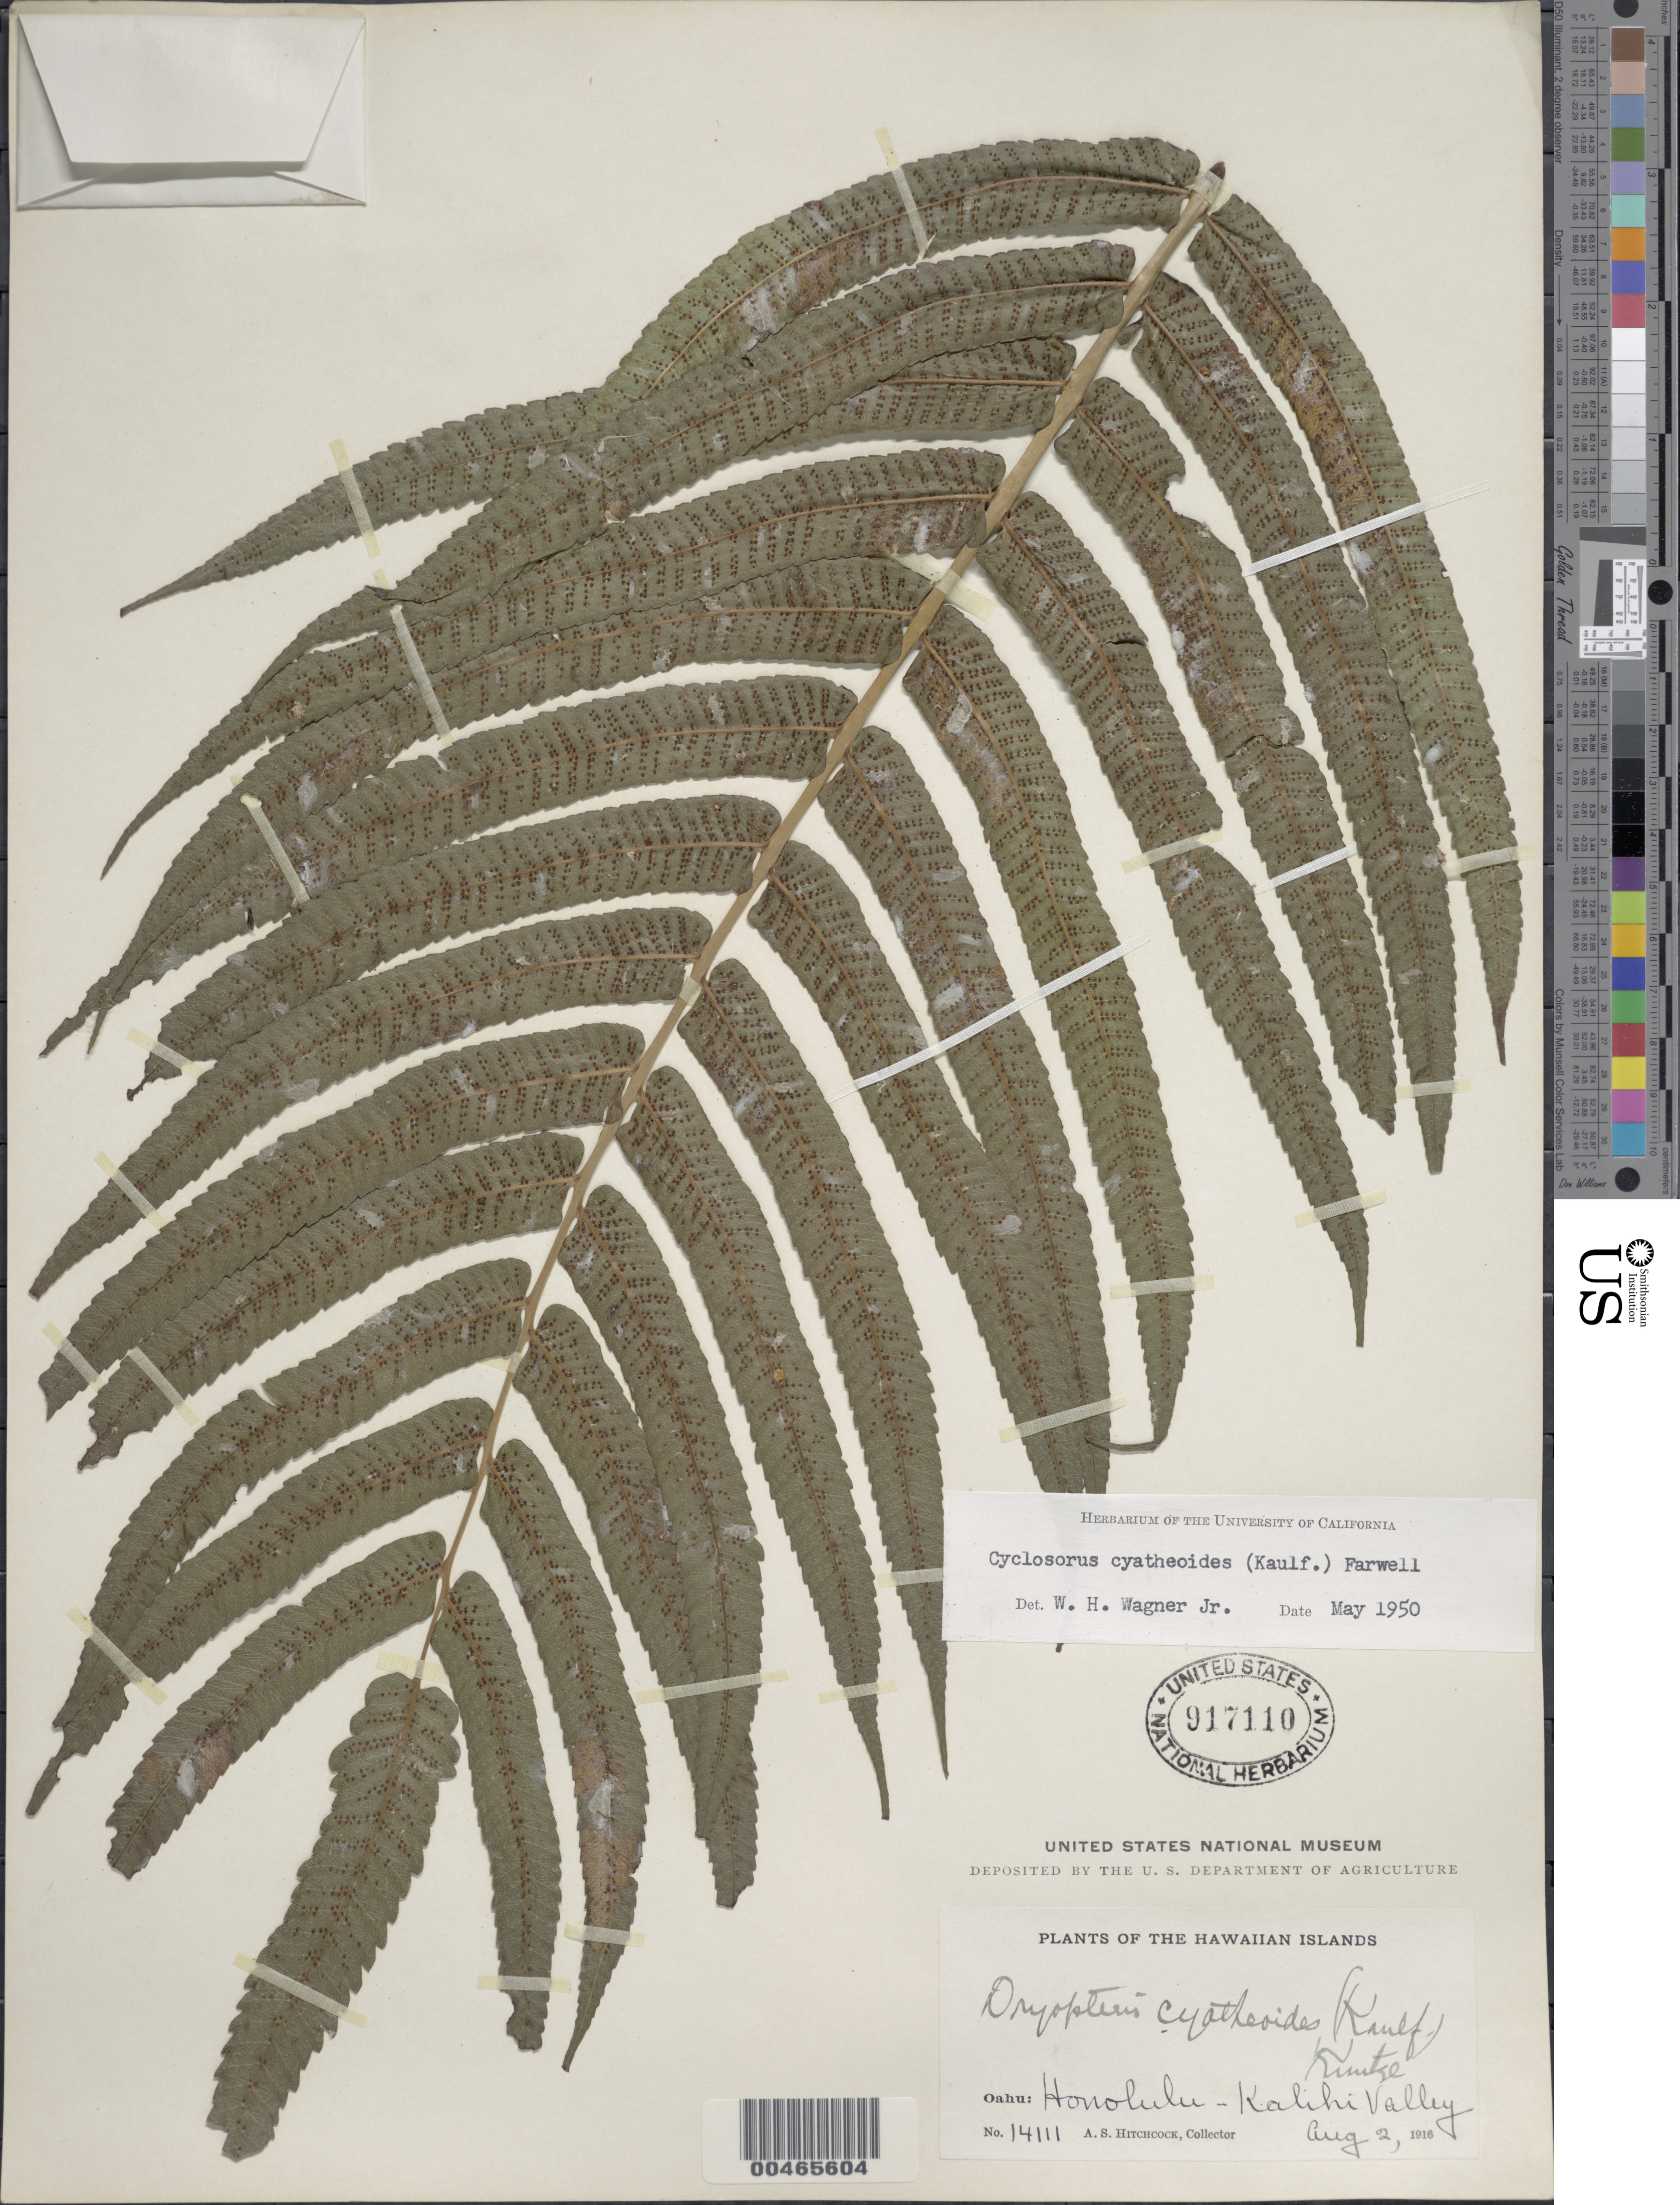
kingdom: Plantae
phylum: Tracheophyta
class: Polypodiopsida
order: Polypodiales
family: Thelypteridaceae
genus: Christella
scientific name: Christella cyatheoides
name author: (Kaulf.) Holttum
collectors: A. S. Hitchcock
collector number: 14111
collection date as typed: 2 Aug 1916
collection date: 1916-08-02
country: United States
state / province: Hawaii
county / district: Honolulu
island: Oahu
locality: Honolulu - Kalihi Valley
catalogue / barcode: US 917110